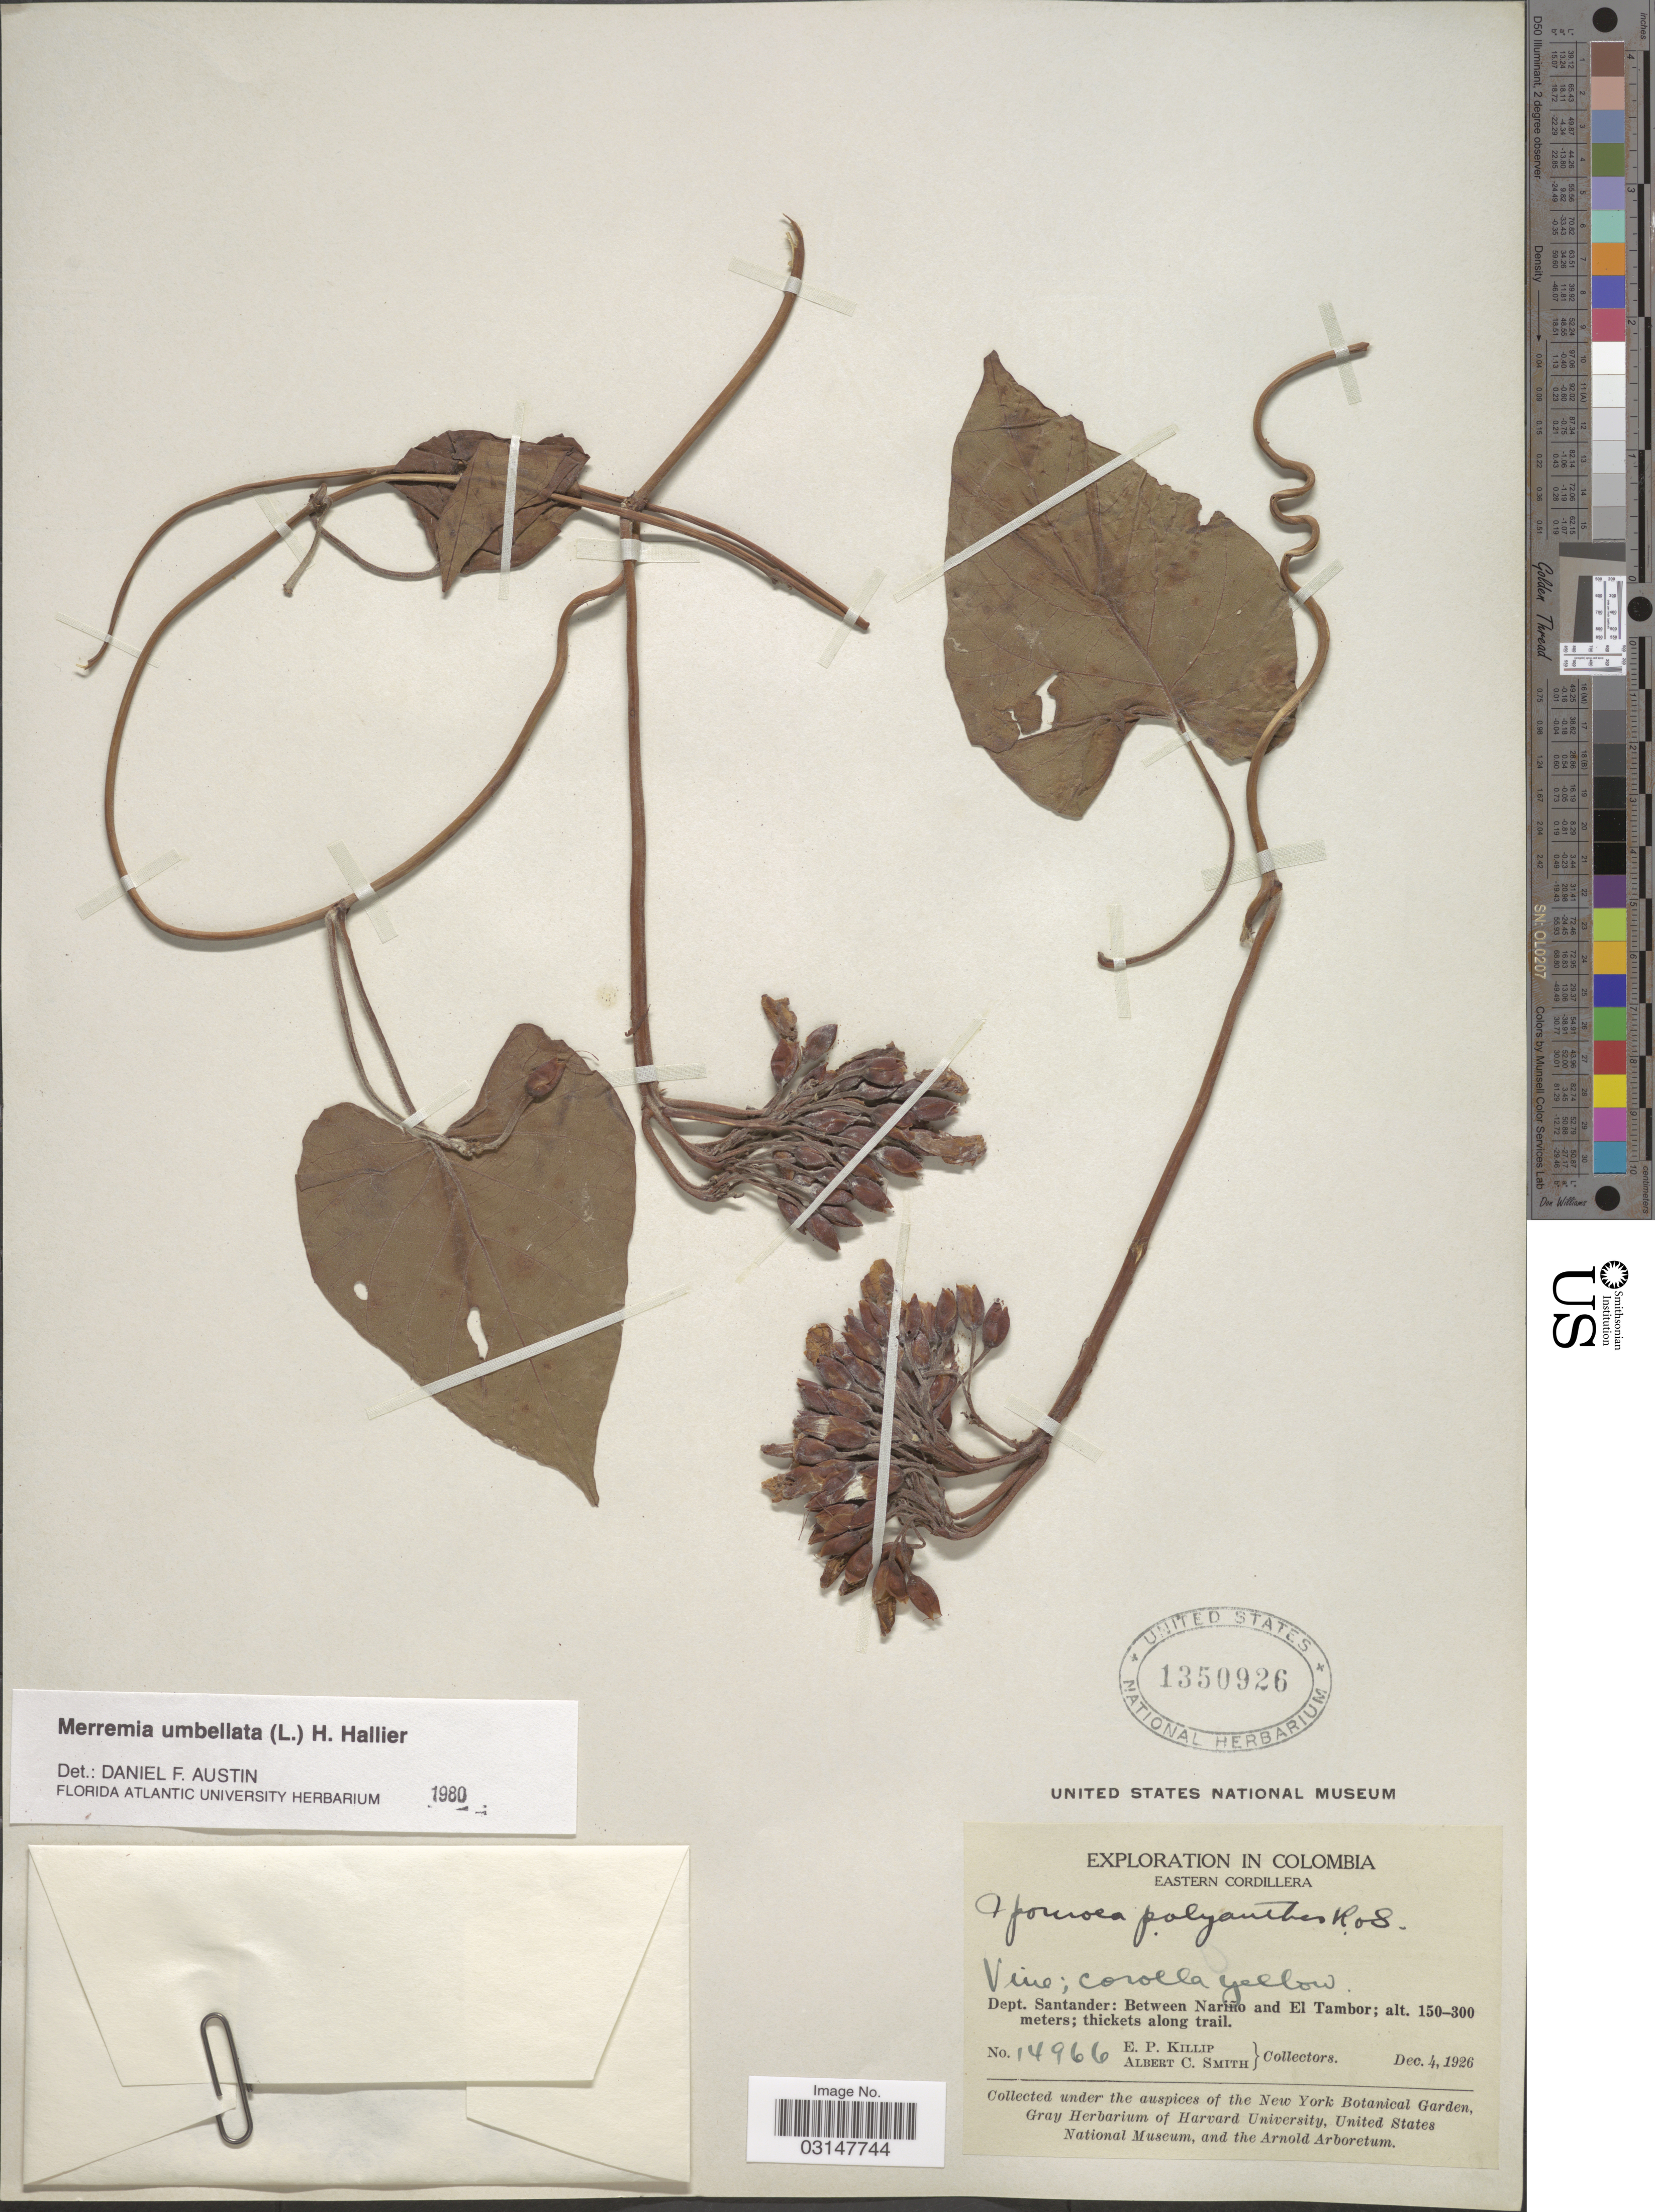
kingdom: Plantae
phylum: Tracheophyta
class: Magnoliopsida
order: Solanales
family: Convolvulaceae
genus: Camonea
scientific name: Camonea umbellata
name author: (L.) A. R. Simões & Staples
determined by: Strong, Mark T., (BOT), Smithsonian Institution - National Museum of Natural History (UNITED STATES)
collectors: E. P. Killip & A. C. Smith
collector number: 14966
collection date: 1926-12-04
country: Colombia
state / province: Santander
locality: Eastern Cordillera. Dept. Santander: Between Nariño and El Tambor.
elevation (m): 150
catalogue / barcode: US 1350926